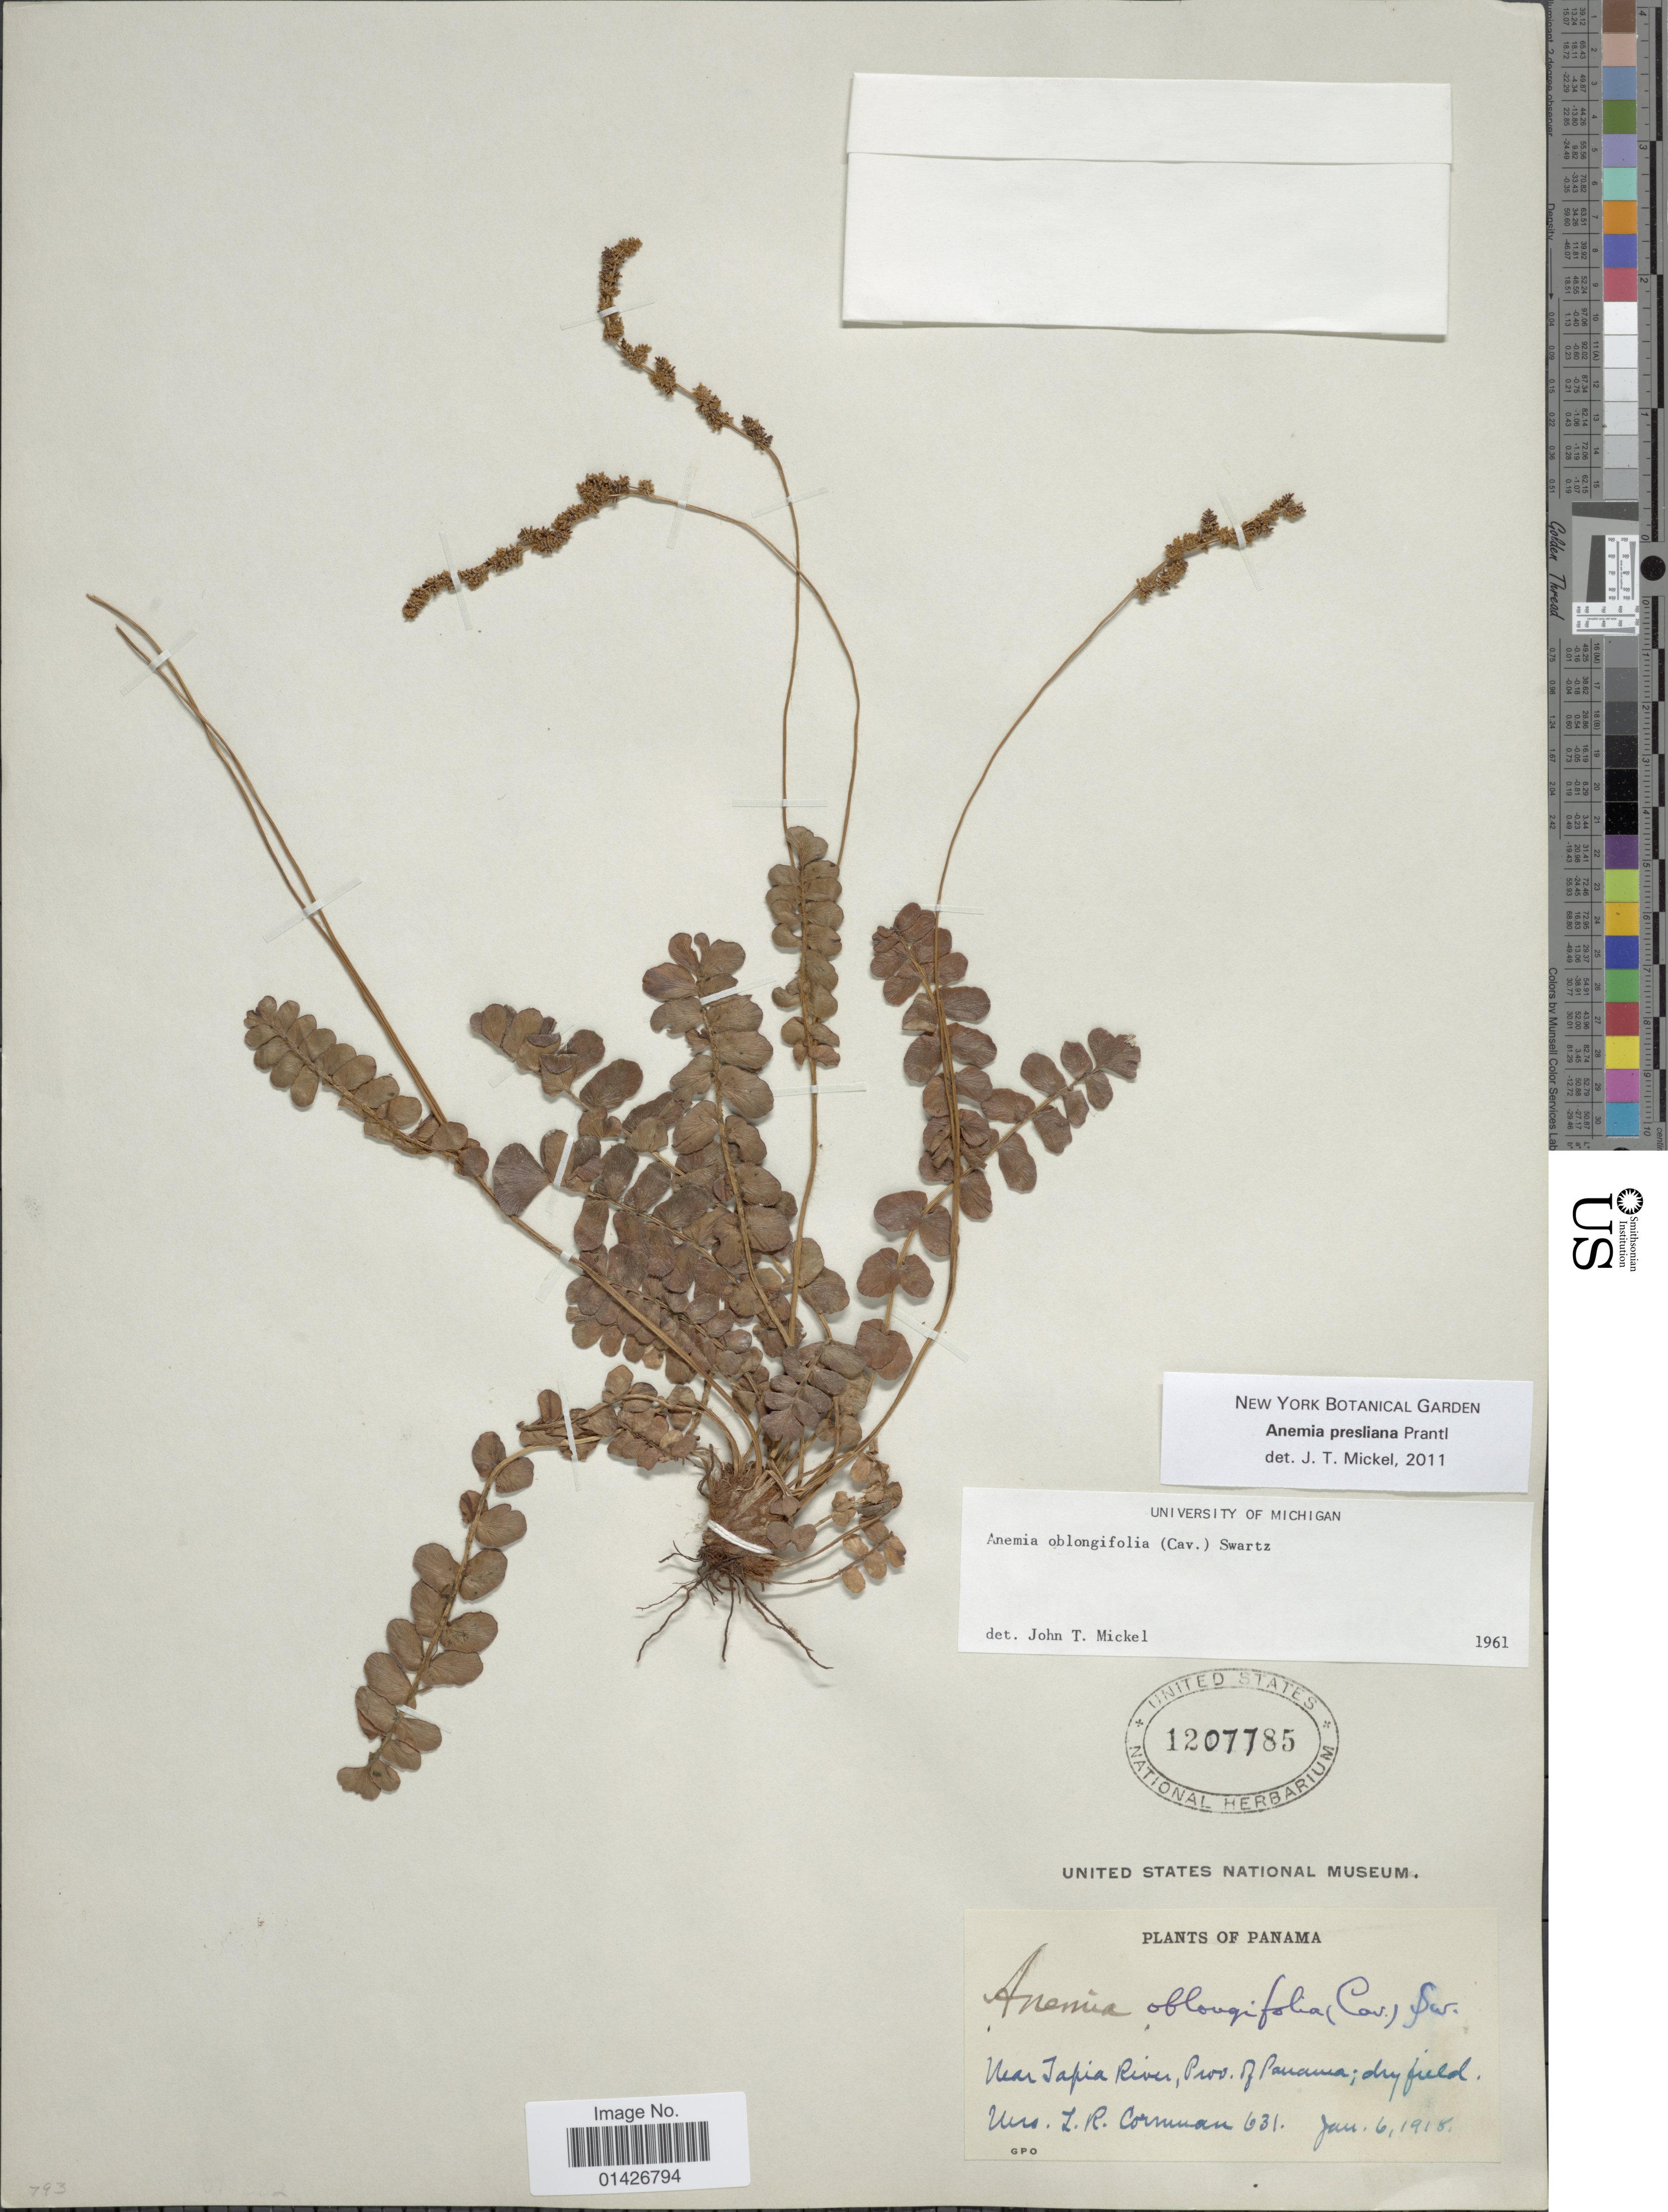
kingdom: Plantae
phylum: Tracheophyta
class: Polypodiopsida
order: Schizaeales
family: Anemiaceae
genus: Anemia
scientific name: Anemia presliana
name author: Prantl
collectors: L. Cornman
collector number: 631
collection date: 1918-01-06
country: Panama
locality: Near Tapia Rivier, prov. of Panama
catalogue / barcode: US 1207785